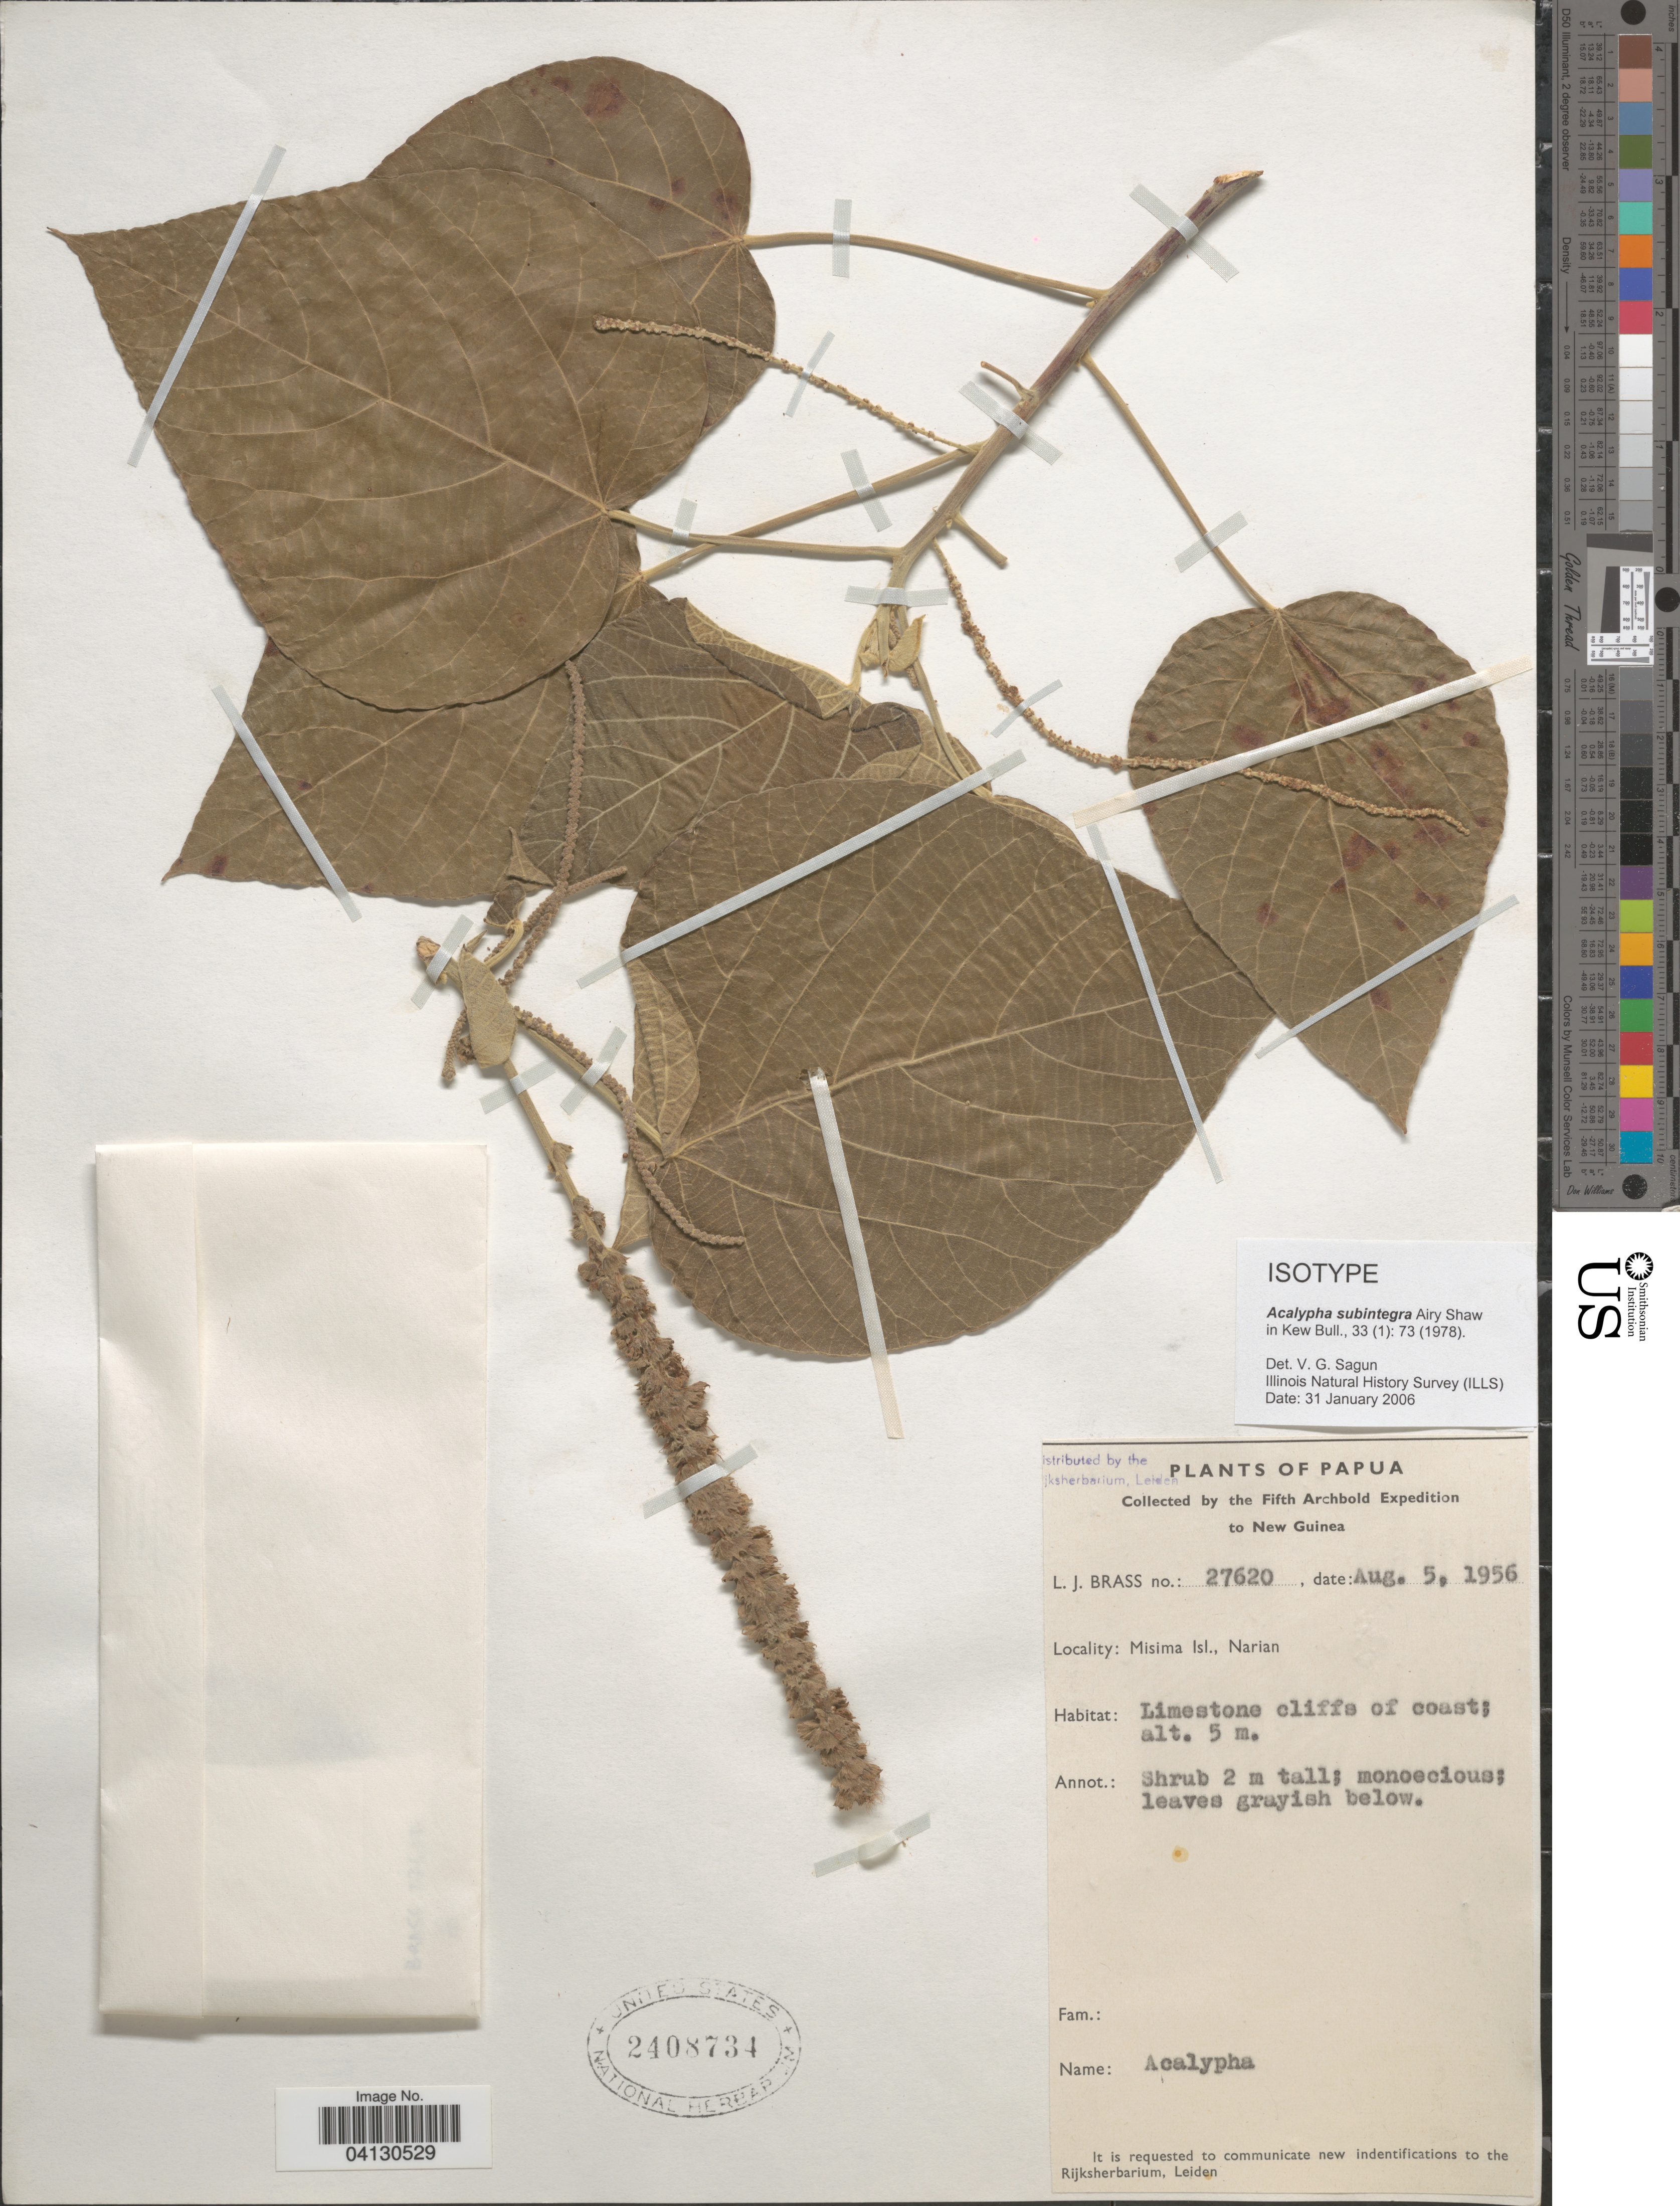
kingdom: Plantae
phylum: Tracheophyta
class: Magnoliopsida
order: Malpighiales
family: Euphorbiaceae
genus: Acalypha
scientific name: Acalypha subintegra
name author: Airy Shaw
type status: Isotype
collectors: L. J. Brass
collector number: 27620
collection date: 1956-08-05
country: Papua New Guinea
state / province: Milne Bay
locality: Papua. The Fifth Archbold Expedition to New Guinea. Misima Isl., Narian.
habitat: Limestone cliffs of [sic] coast.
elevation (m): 5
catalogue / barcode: US 2408734